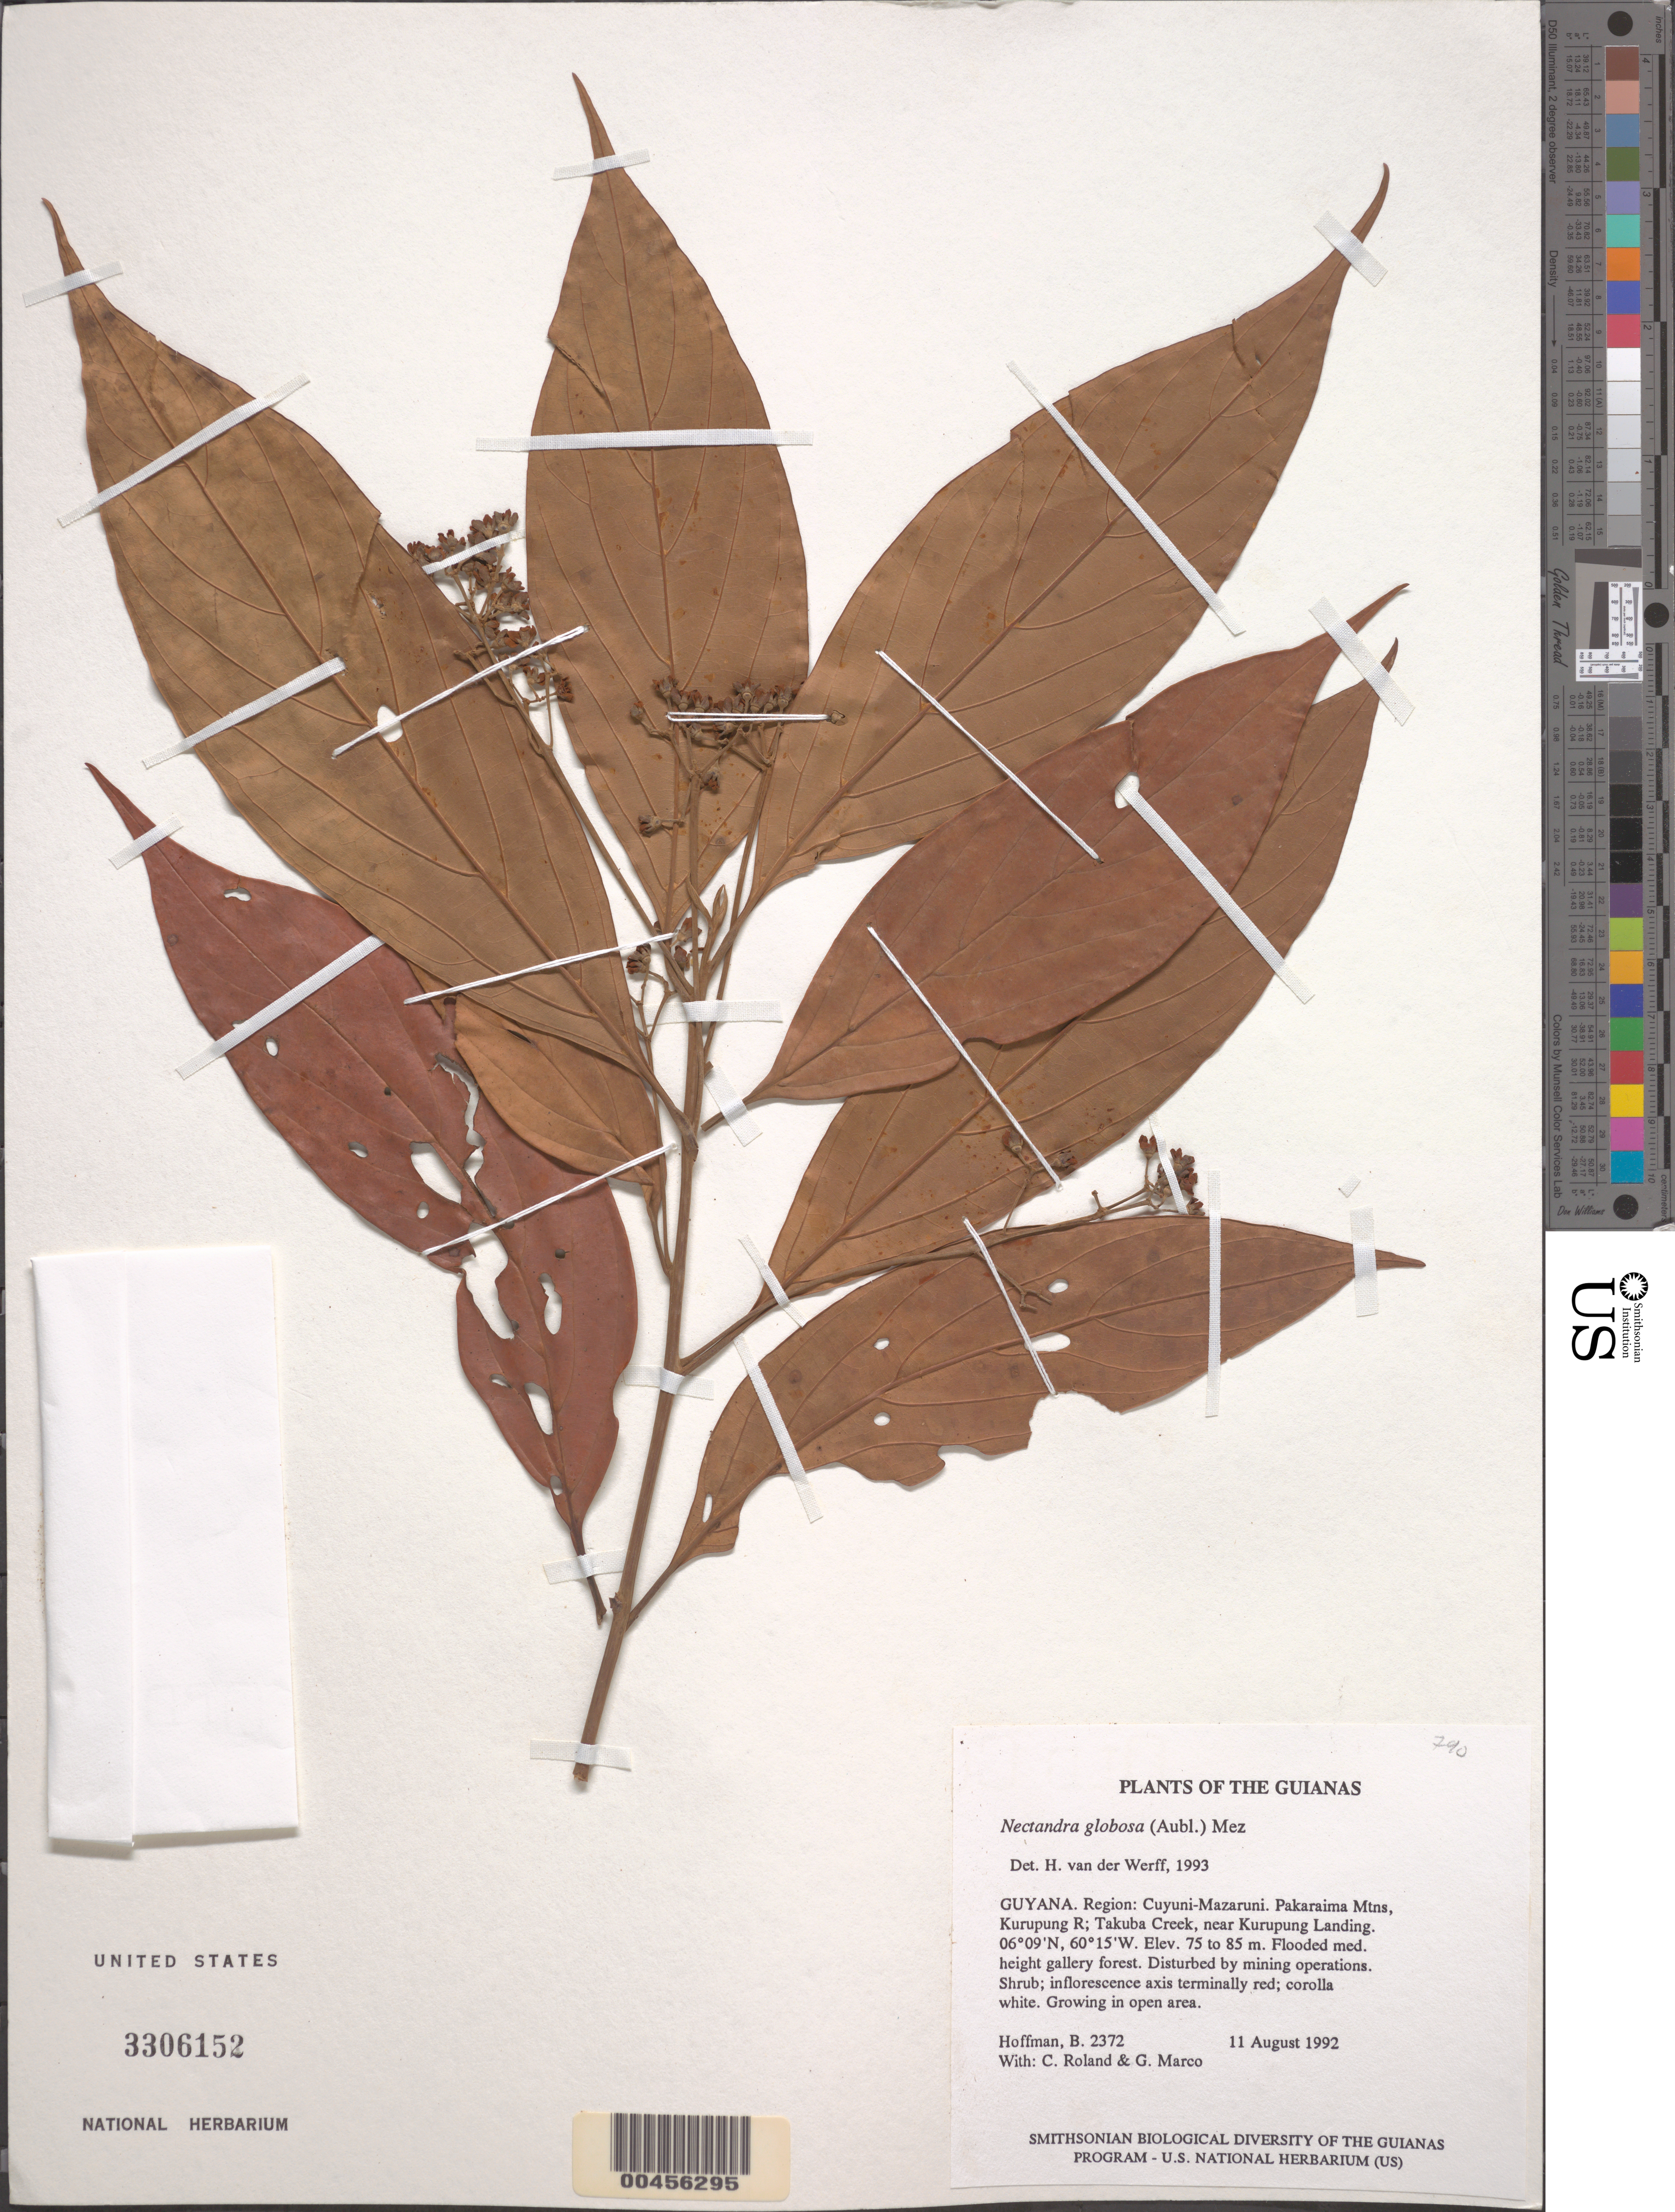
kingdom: Plantae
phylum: Tracheophyta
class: Magnoliopsida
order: Laurales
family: Lauraceae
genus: Nectandra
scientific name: Nectandra globosa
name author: (Aubl.) Mez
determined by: van der Werff, H., (MO), Missouri Botanical Garden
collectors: B. Hoffman, C. Roland & G. Marco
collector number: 2372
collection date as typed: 11 August 1992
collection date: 1992-08-11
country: Guyana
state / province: Cuyuni-Mazaruni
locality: Pakaraima Mountains, Kurupung River; Takuba Creek, near Kurupung Landing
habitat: Flooded med. height gallery forest. Disturbed by mining operations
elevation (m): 75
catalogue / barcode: US 3306152